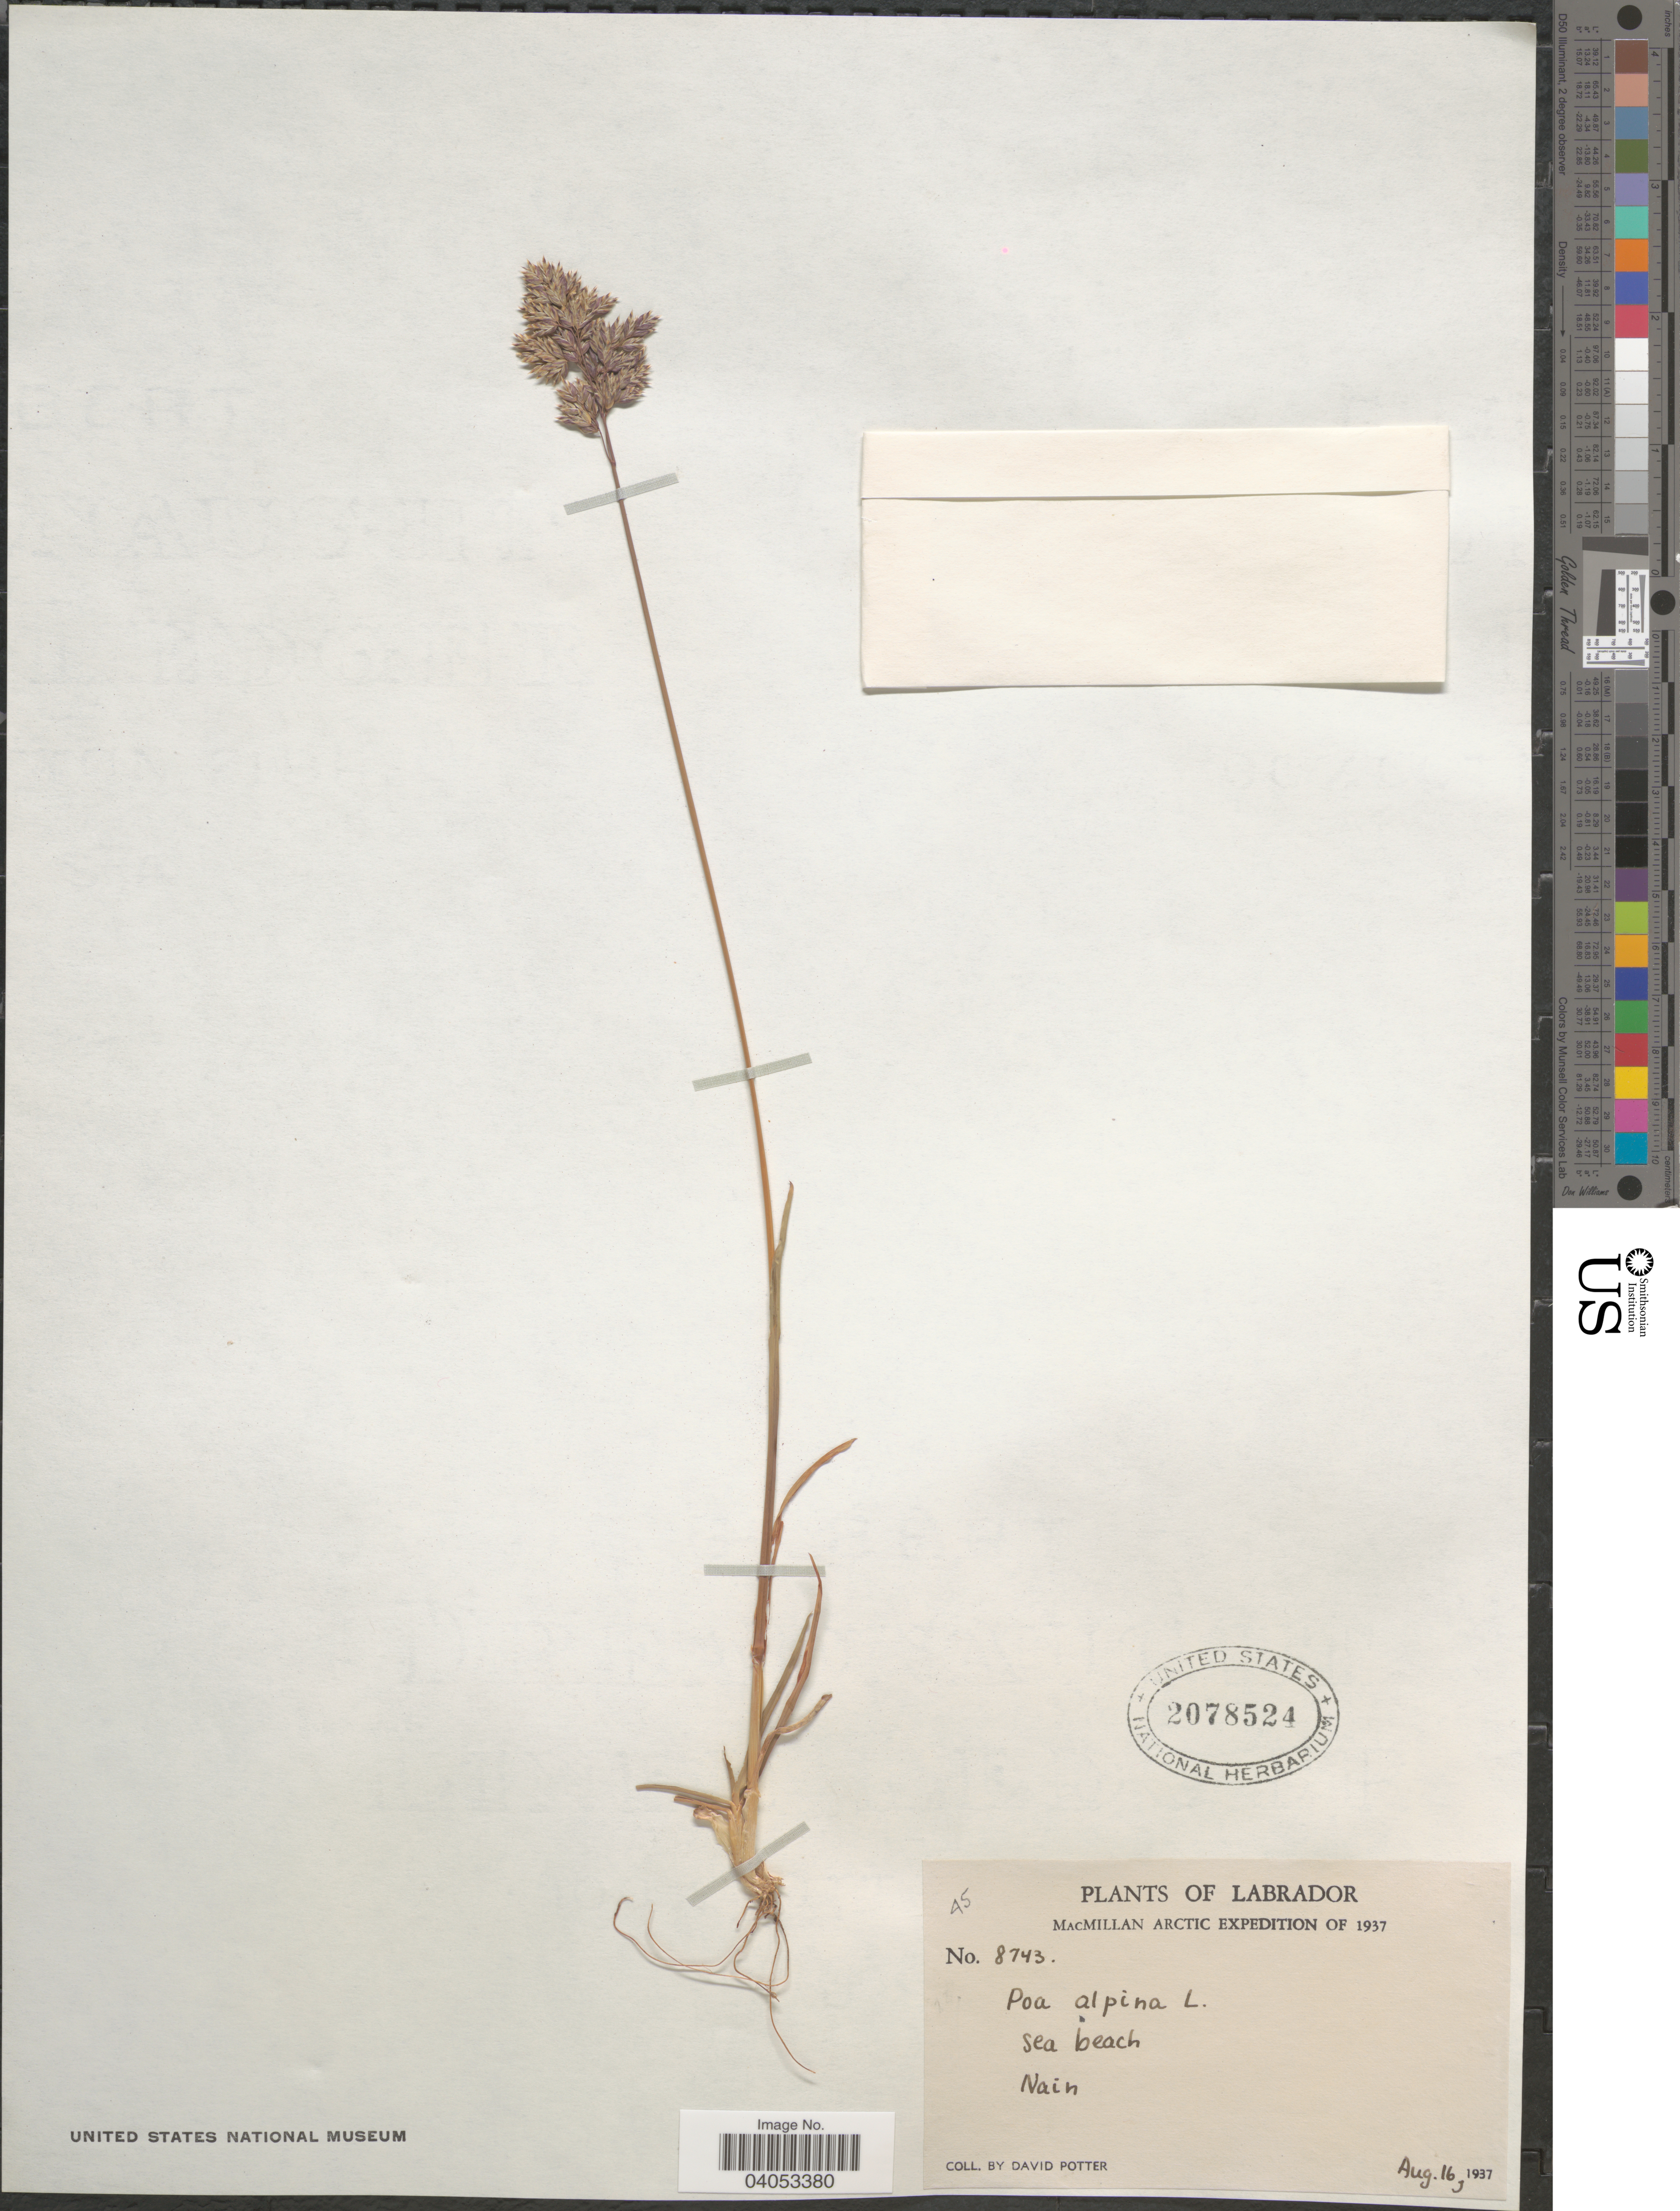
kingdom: Plantae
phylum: Tracheophyta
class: Liliopsida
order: Poales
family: Poaceae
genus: Poa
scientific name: Poa alpina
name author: L.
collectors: D. Potter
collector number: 8743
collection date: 1937-08-16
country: Canada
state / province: Newfoundland and Labrador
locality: Labrador. Nain.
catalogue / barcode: US 2078524